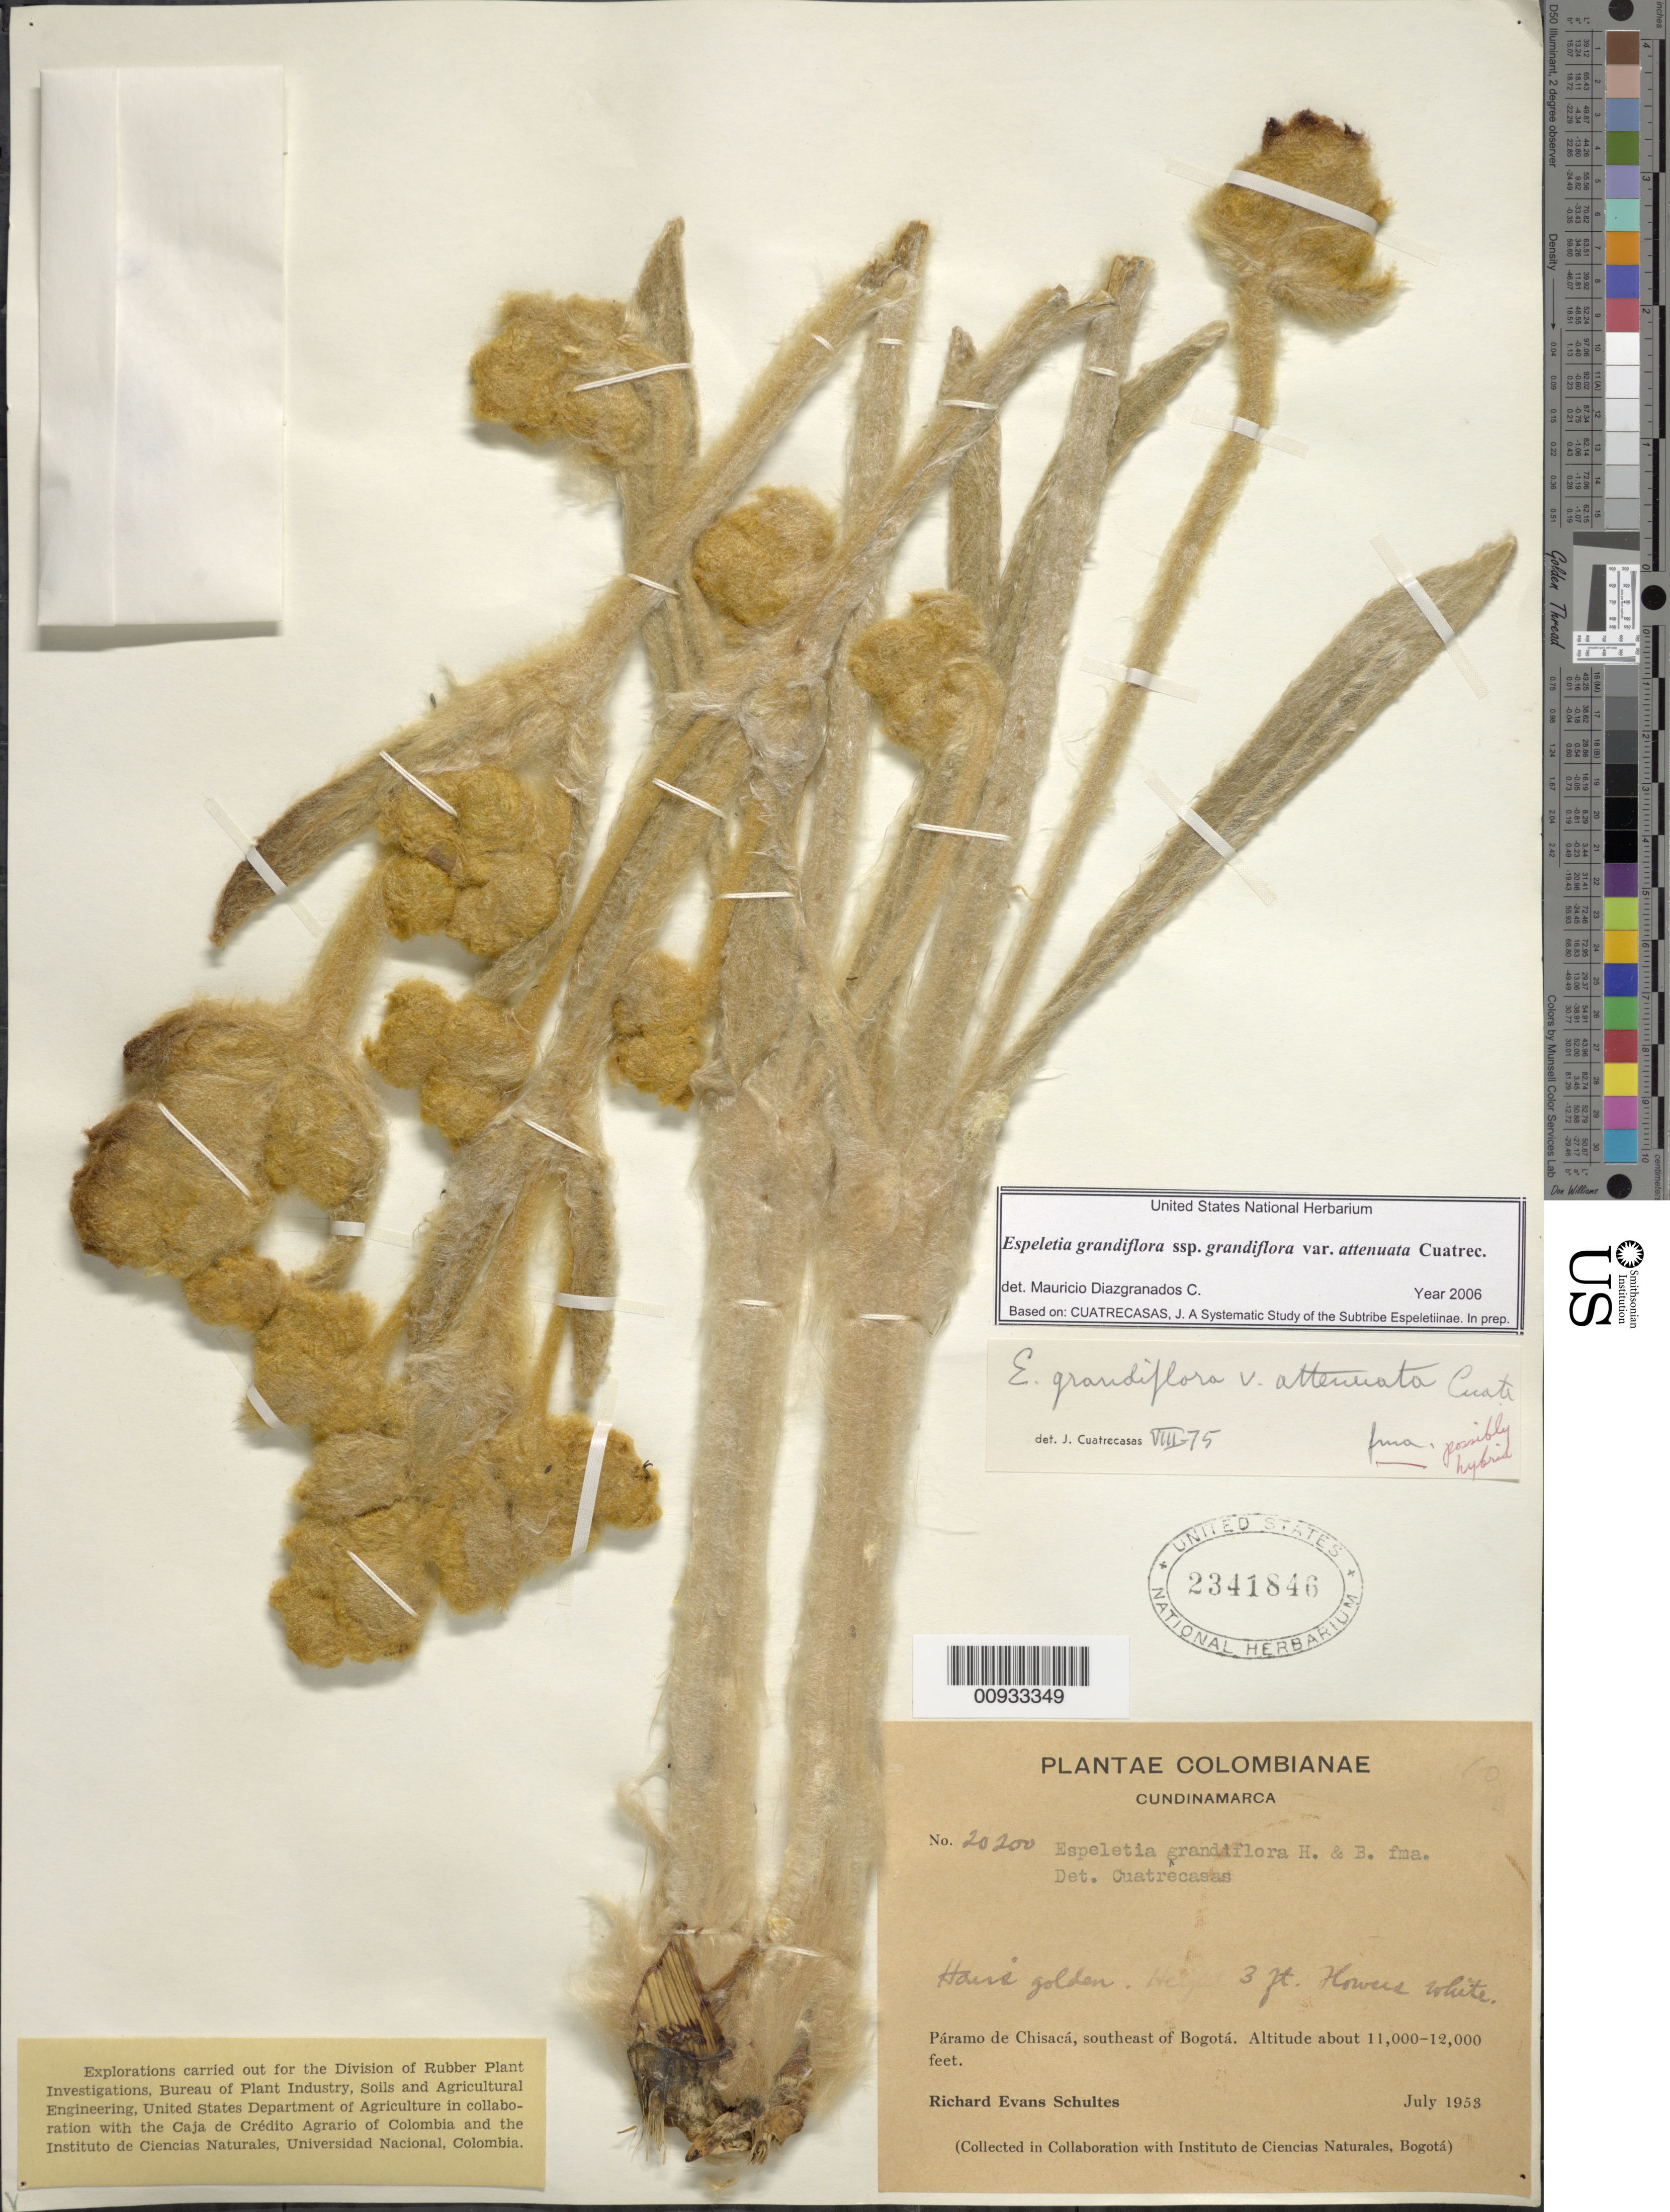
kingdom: Plantae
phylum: Tracheophyta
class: Magnoliopsida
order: Asterales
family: Asteraceae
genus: Espeletia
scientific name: Espeletia grandiflora var. attenuata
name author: Cuatrec.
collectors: R. E. Schultes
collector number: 20200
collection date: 1953-07-01/1953-07-31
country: Colombia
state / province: Cundinamarca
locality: Páramo de Chisacá. SE of Bogotá.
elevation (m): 3650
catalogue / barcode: US 2341846